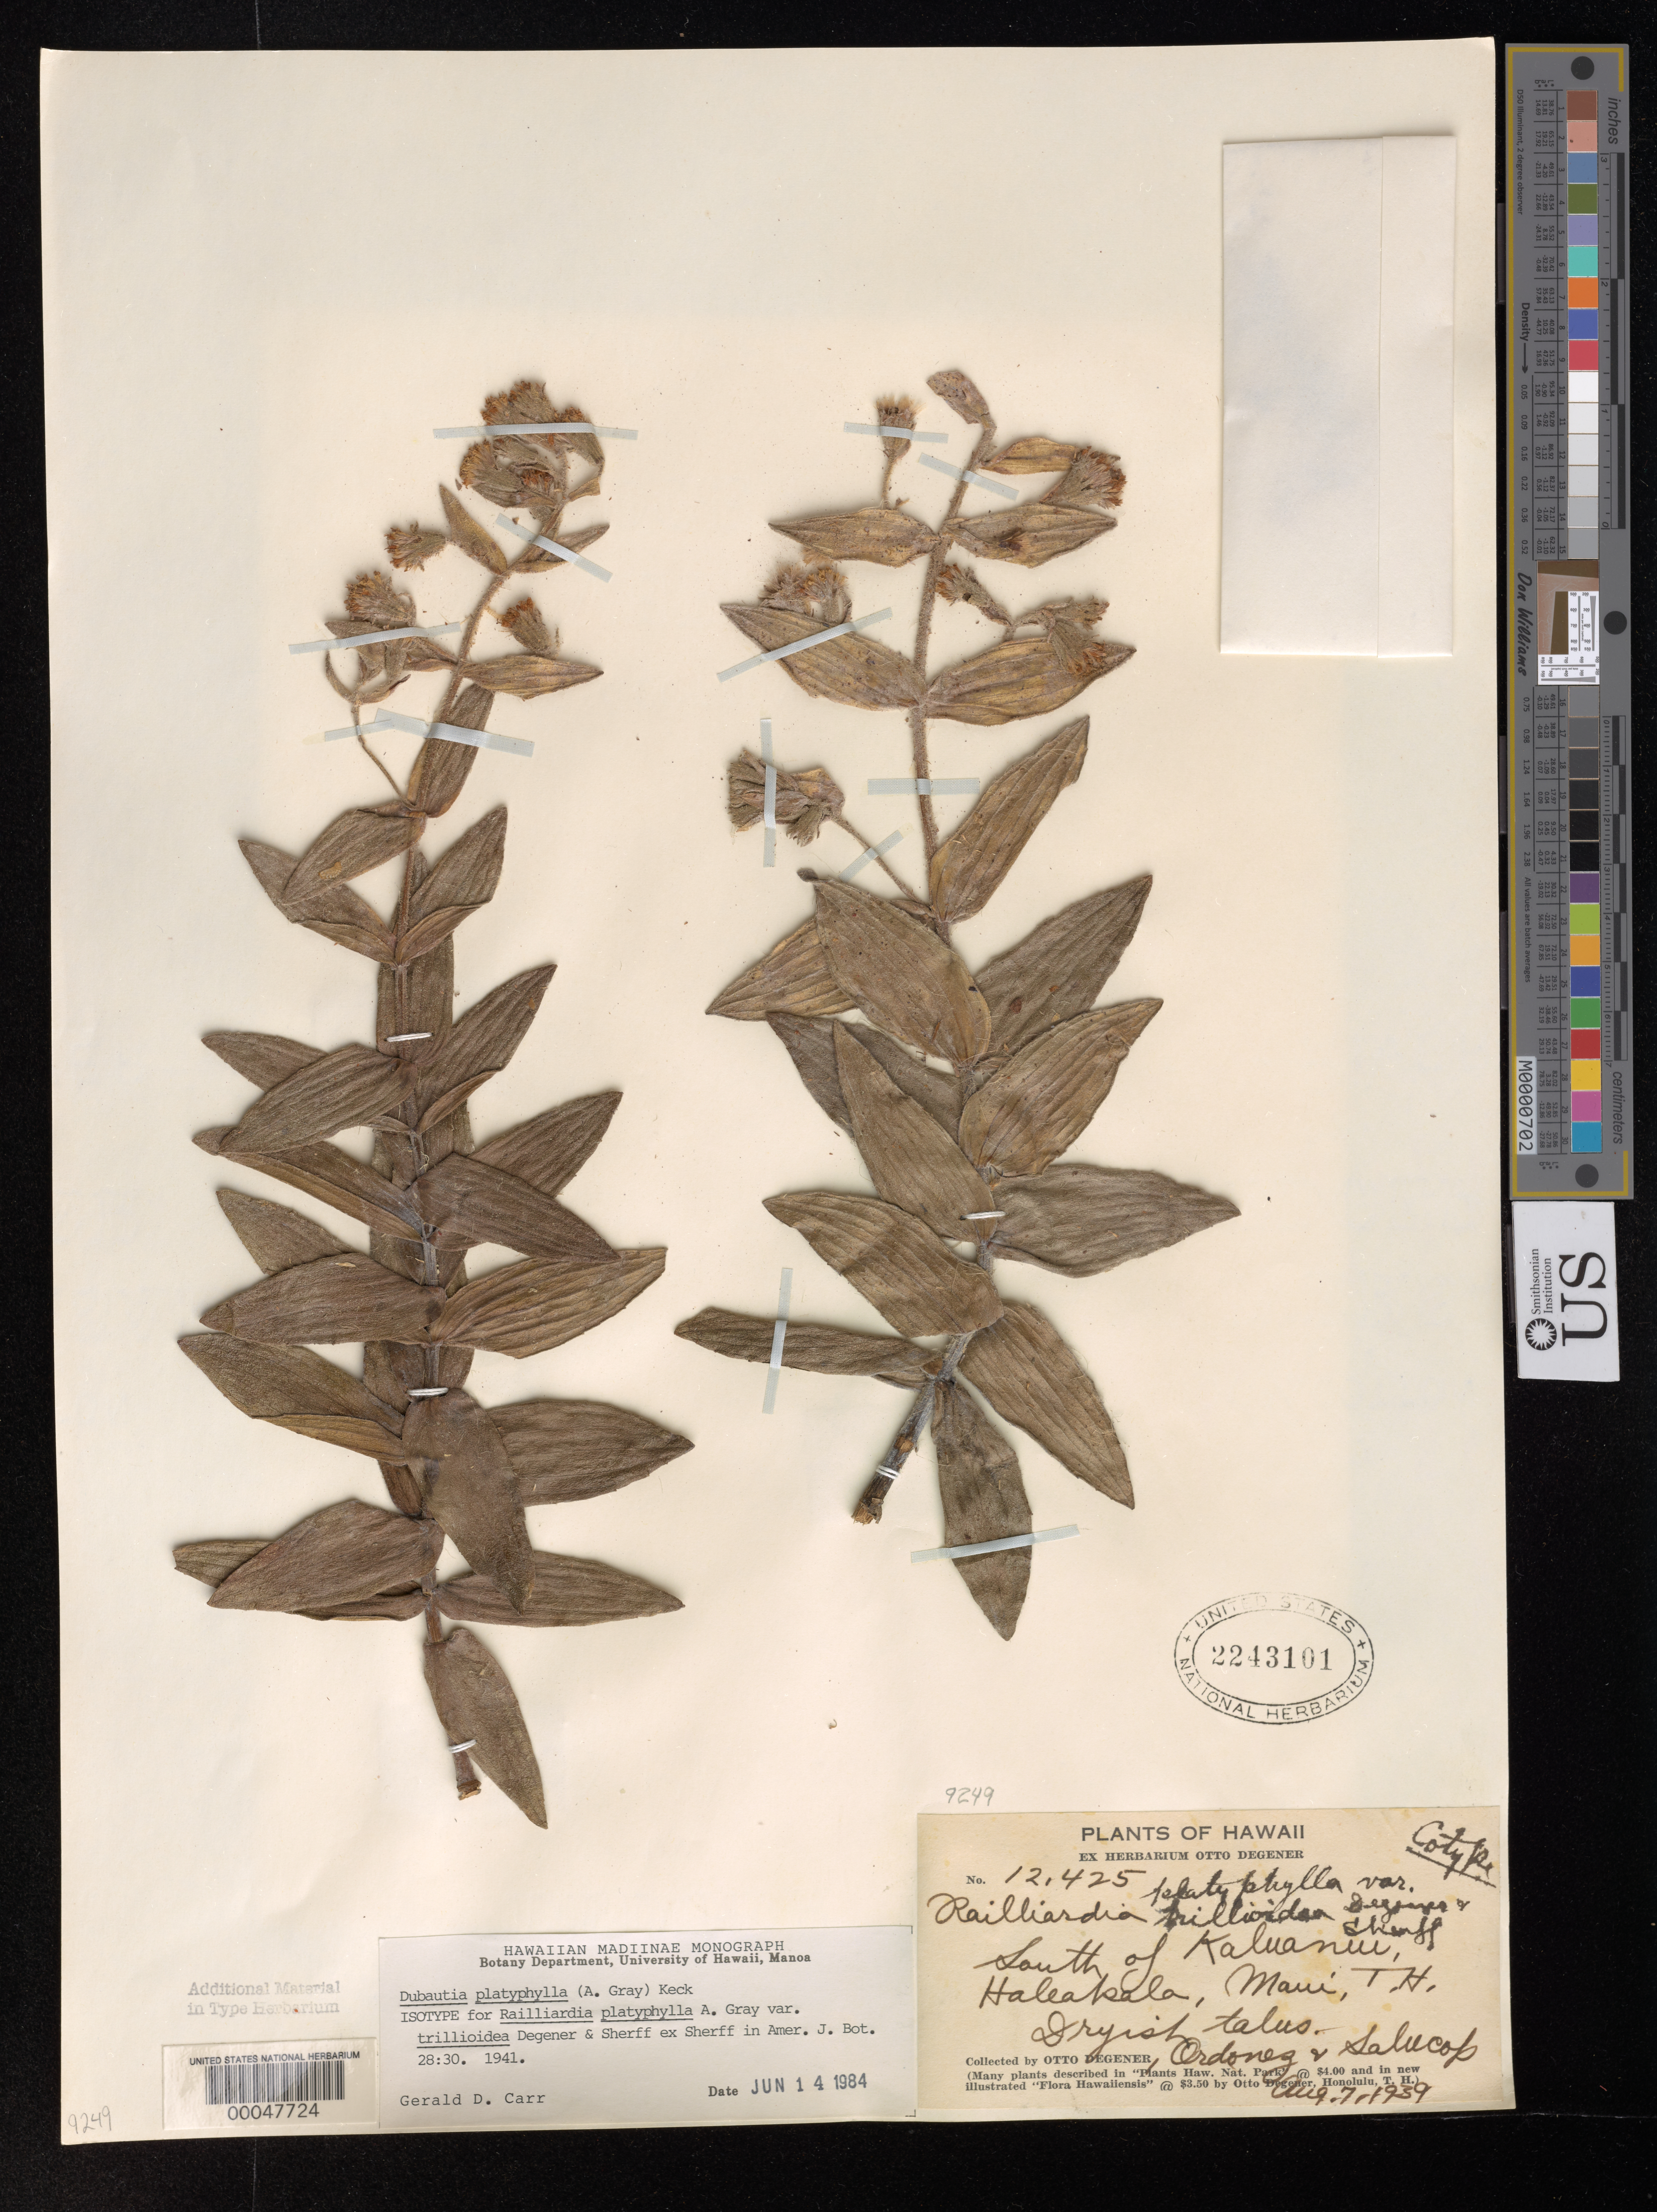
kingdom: Plantae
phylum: Tracheophyta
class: Magnoliopsida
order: Asterales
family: Asteraceae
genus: Railliardia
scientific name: Railliardia platyphylla var. trillioidea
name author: O. Deg. & Sherff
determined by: Carr, G. D., (HAW), University of Hawaii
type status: Isotype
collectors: O. Degener, -. Ordonez & -- Salucop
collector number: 12425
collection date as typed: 07 Aug 1939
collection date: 1939-08-07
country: United States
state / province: Hawaii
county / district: Maui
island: Maui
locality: Maui, Haleakala, south of Kaluanui.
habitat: Dryish talus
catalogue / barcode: US 2243101